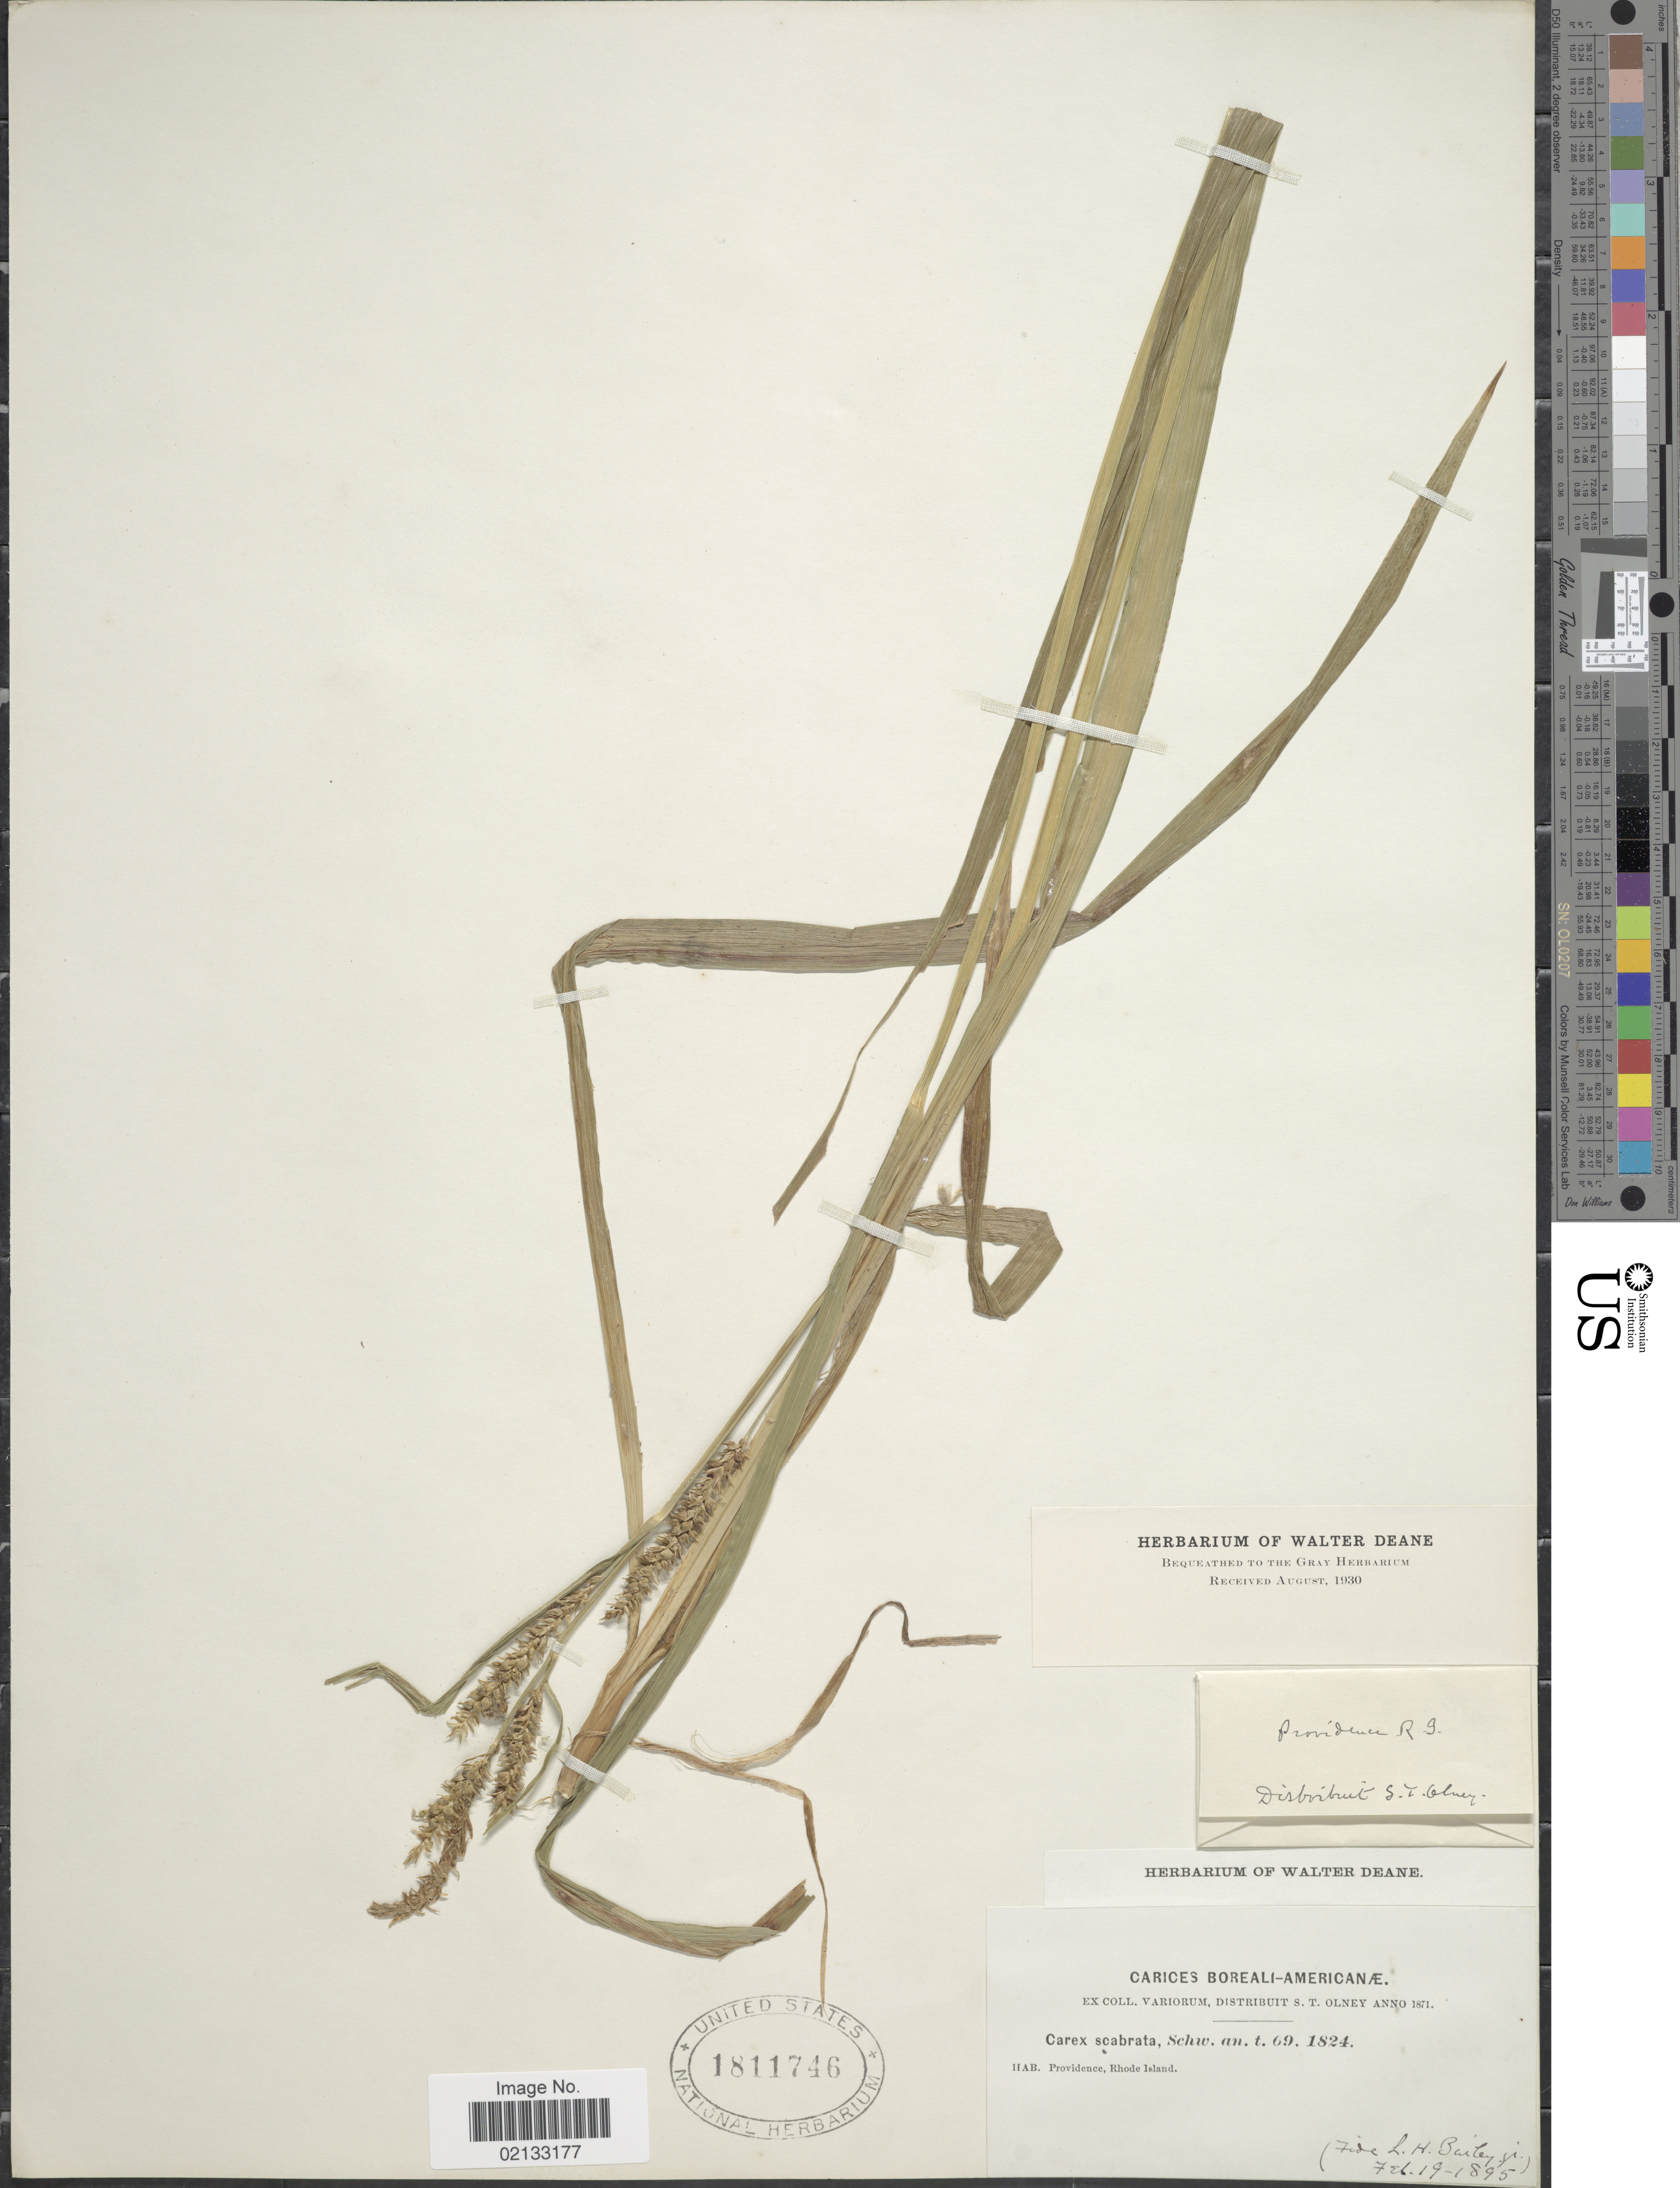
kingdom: Plantae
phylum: Tracheophyta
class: Liliopsida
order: Poales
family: Cyperaceae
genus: Carex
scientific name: Carex scabrata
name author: Schwein.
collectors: S. Olney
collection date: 1871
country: United States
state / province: Rhode Island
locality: Providence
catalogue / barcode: US 1811746